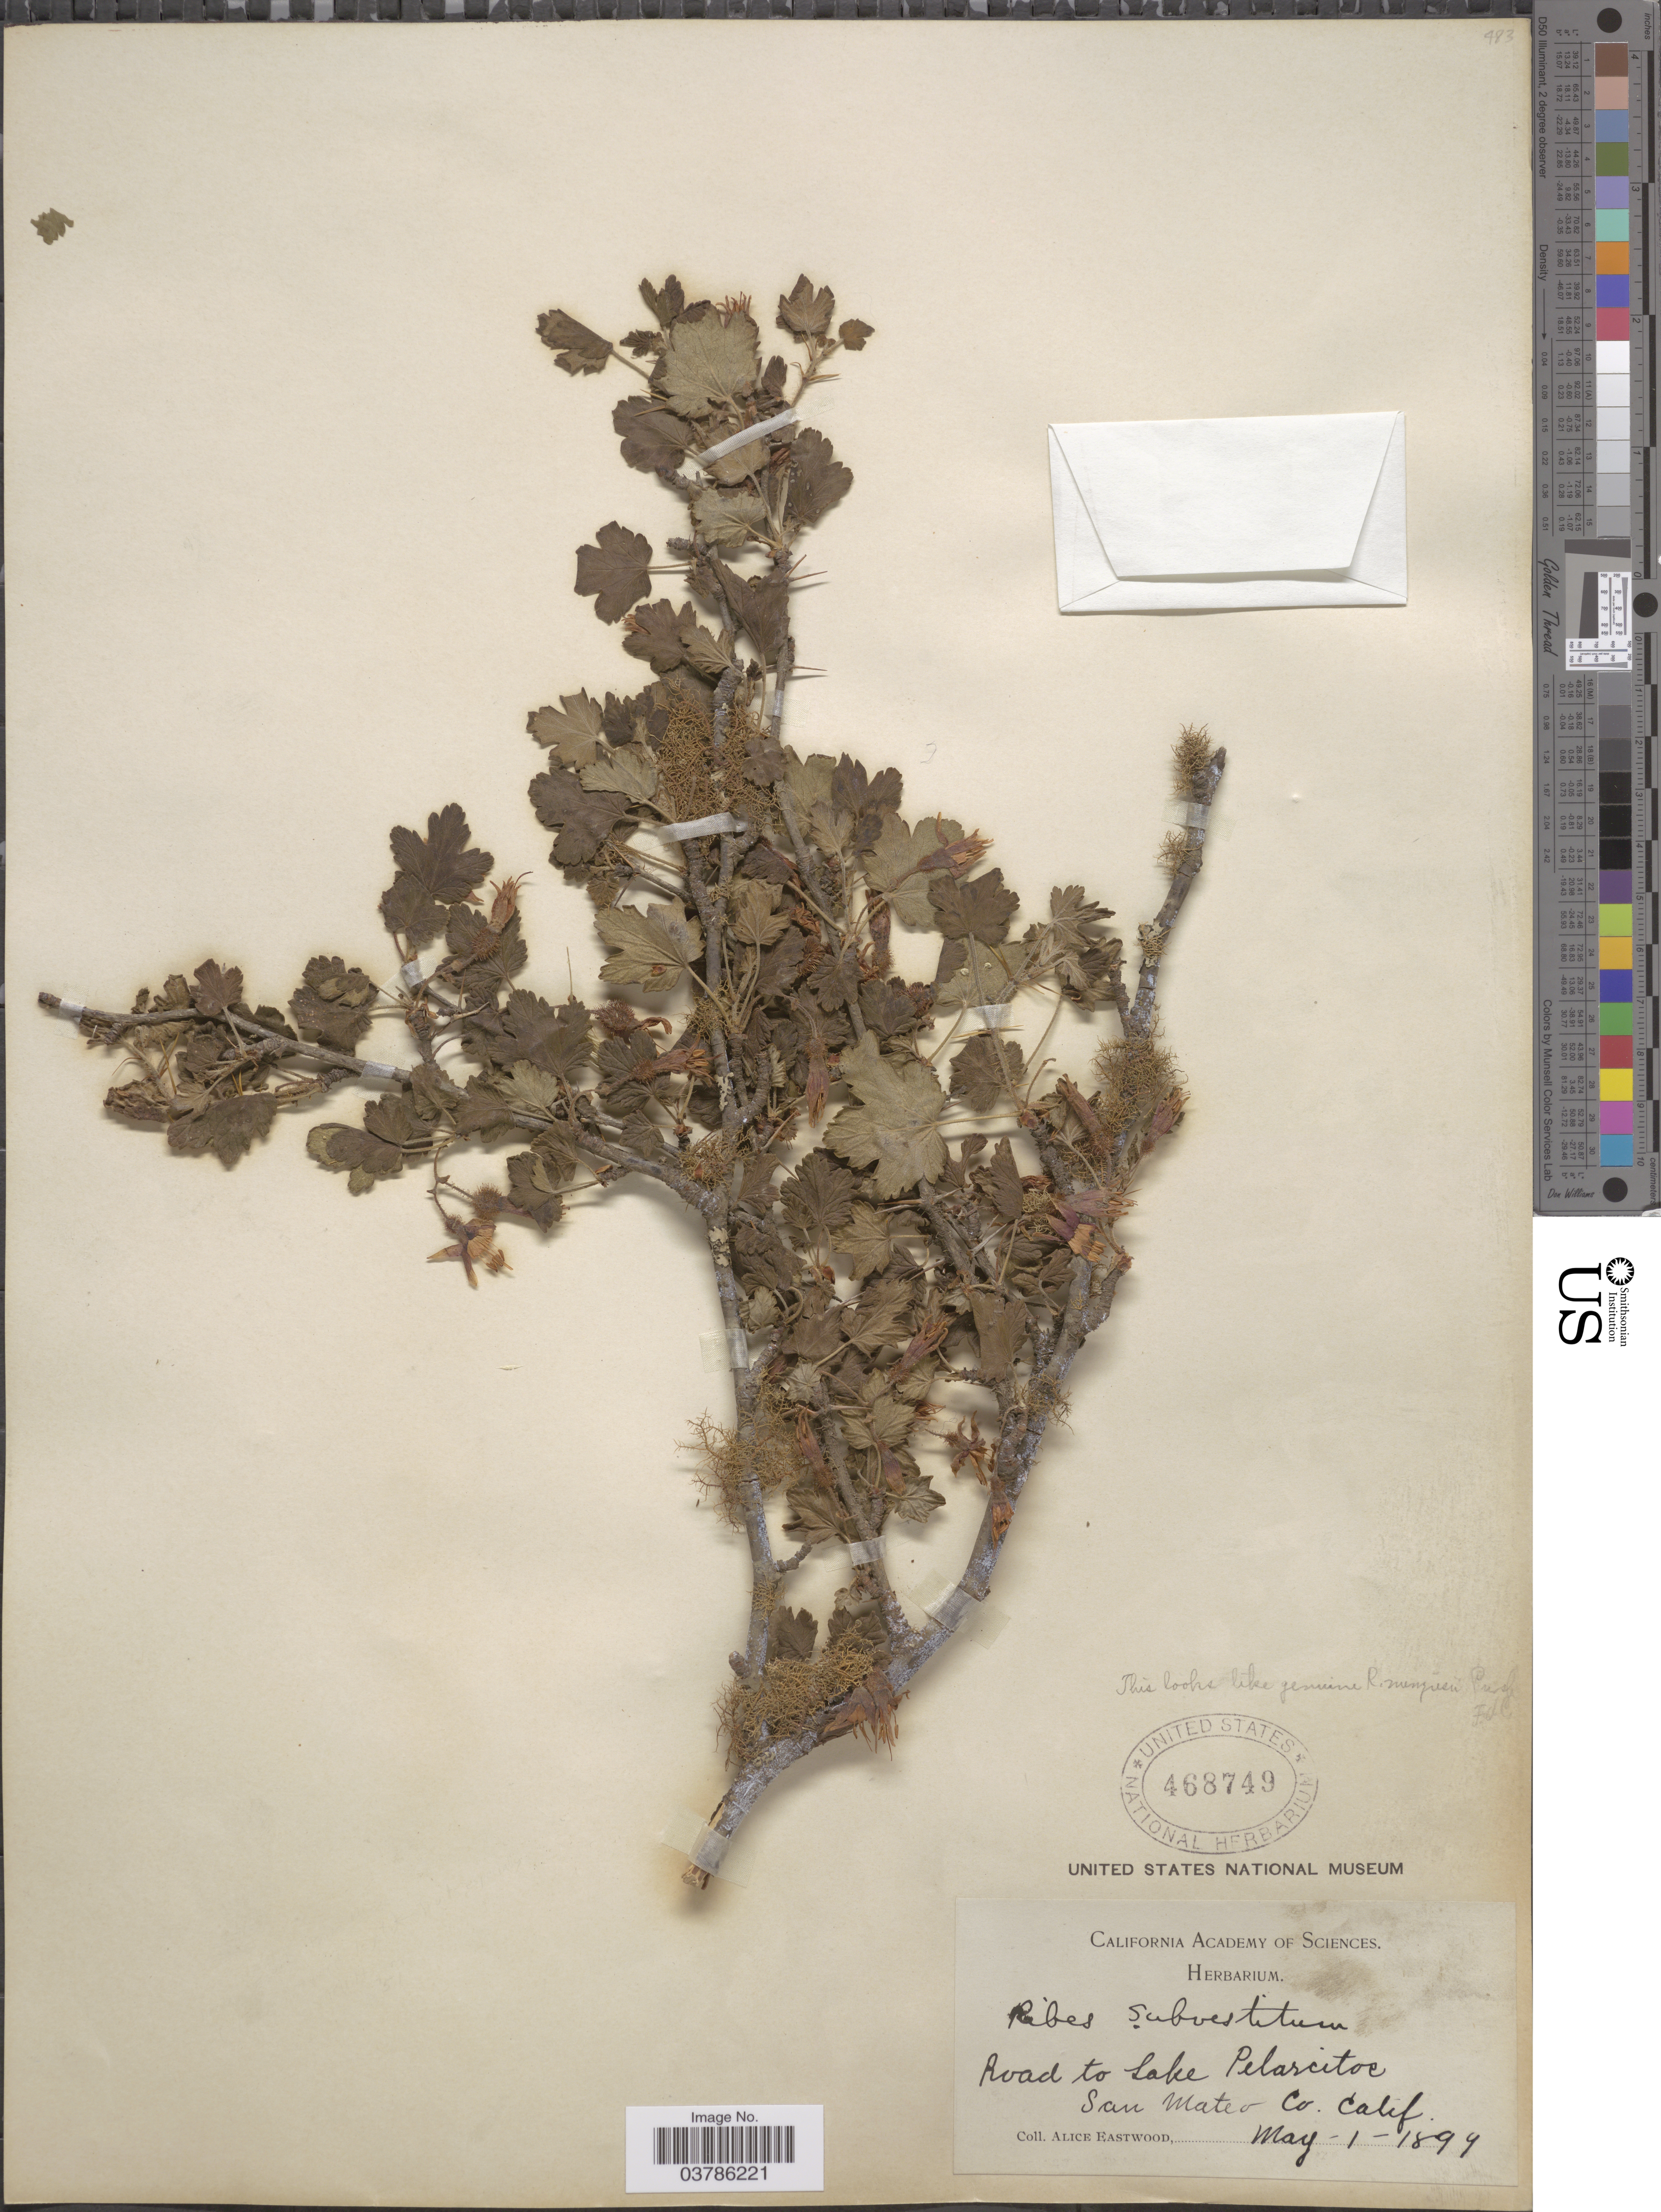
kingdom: Plantae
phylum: Tracheophyta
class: Magnoliopsida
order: Saxifragales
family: Grossulariaceae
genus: Ribes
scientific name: Ribes menziesii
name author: Pursh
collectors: A. Eastwood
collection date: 1899-05-01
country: United States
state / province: California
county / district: San Mateo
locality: Road to Lake Pelarcitos. San Mateo Co.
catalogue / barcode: US 468749